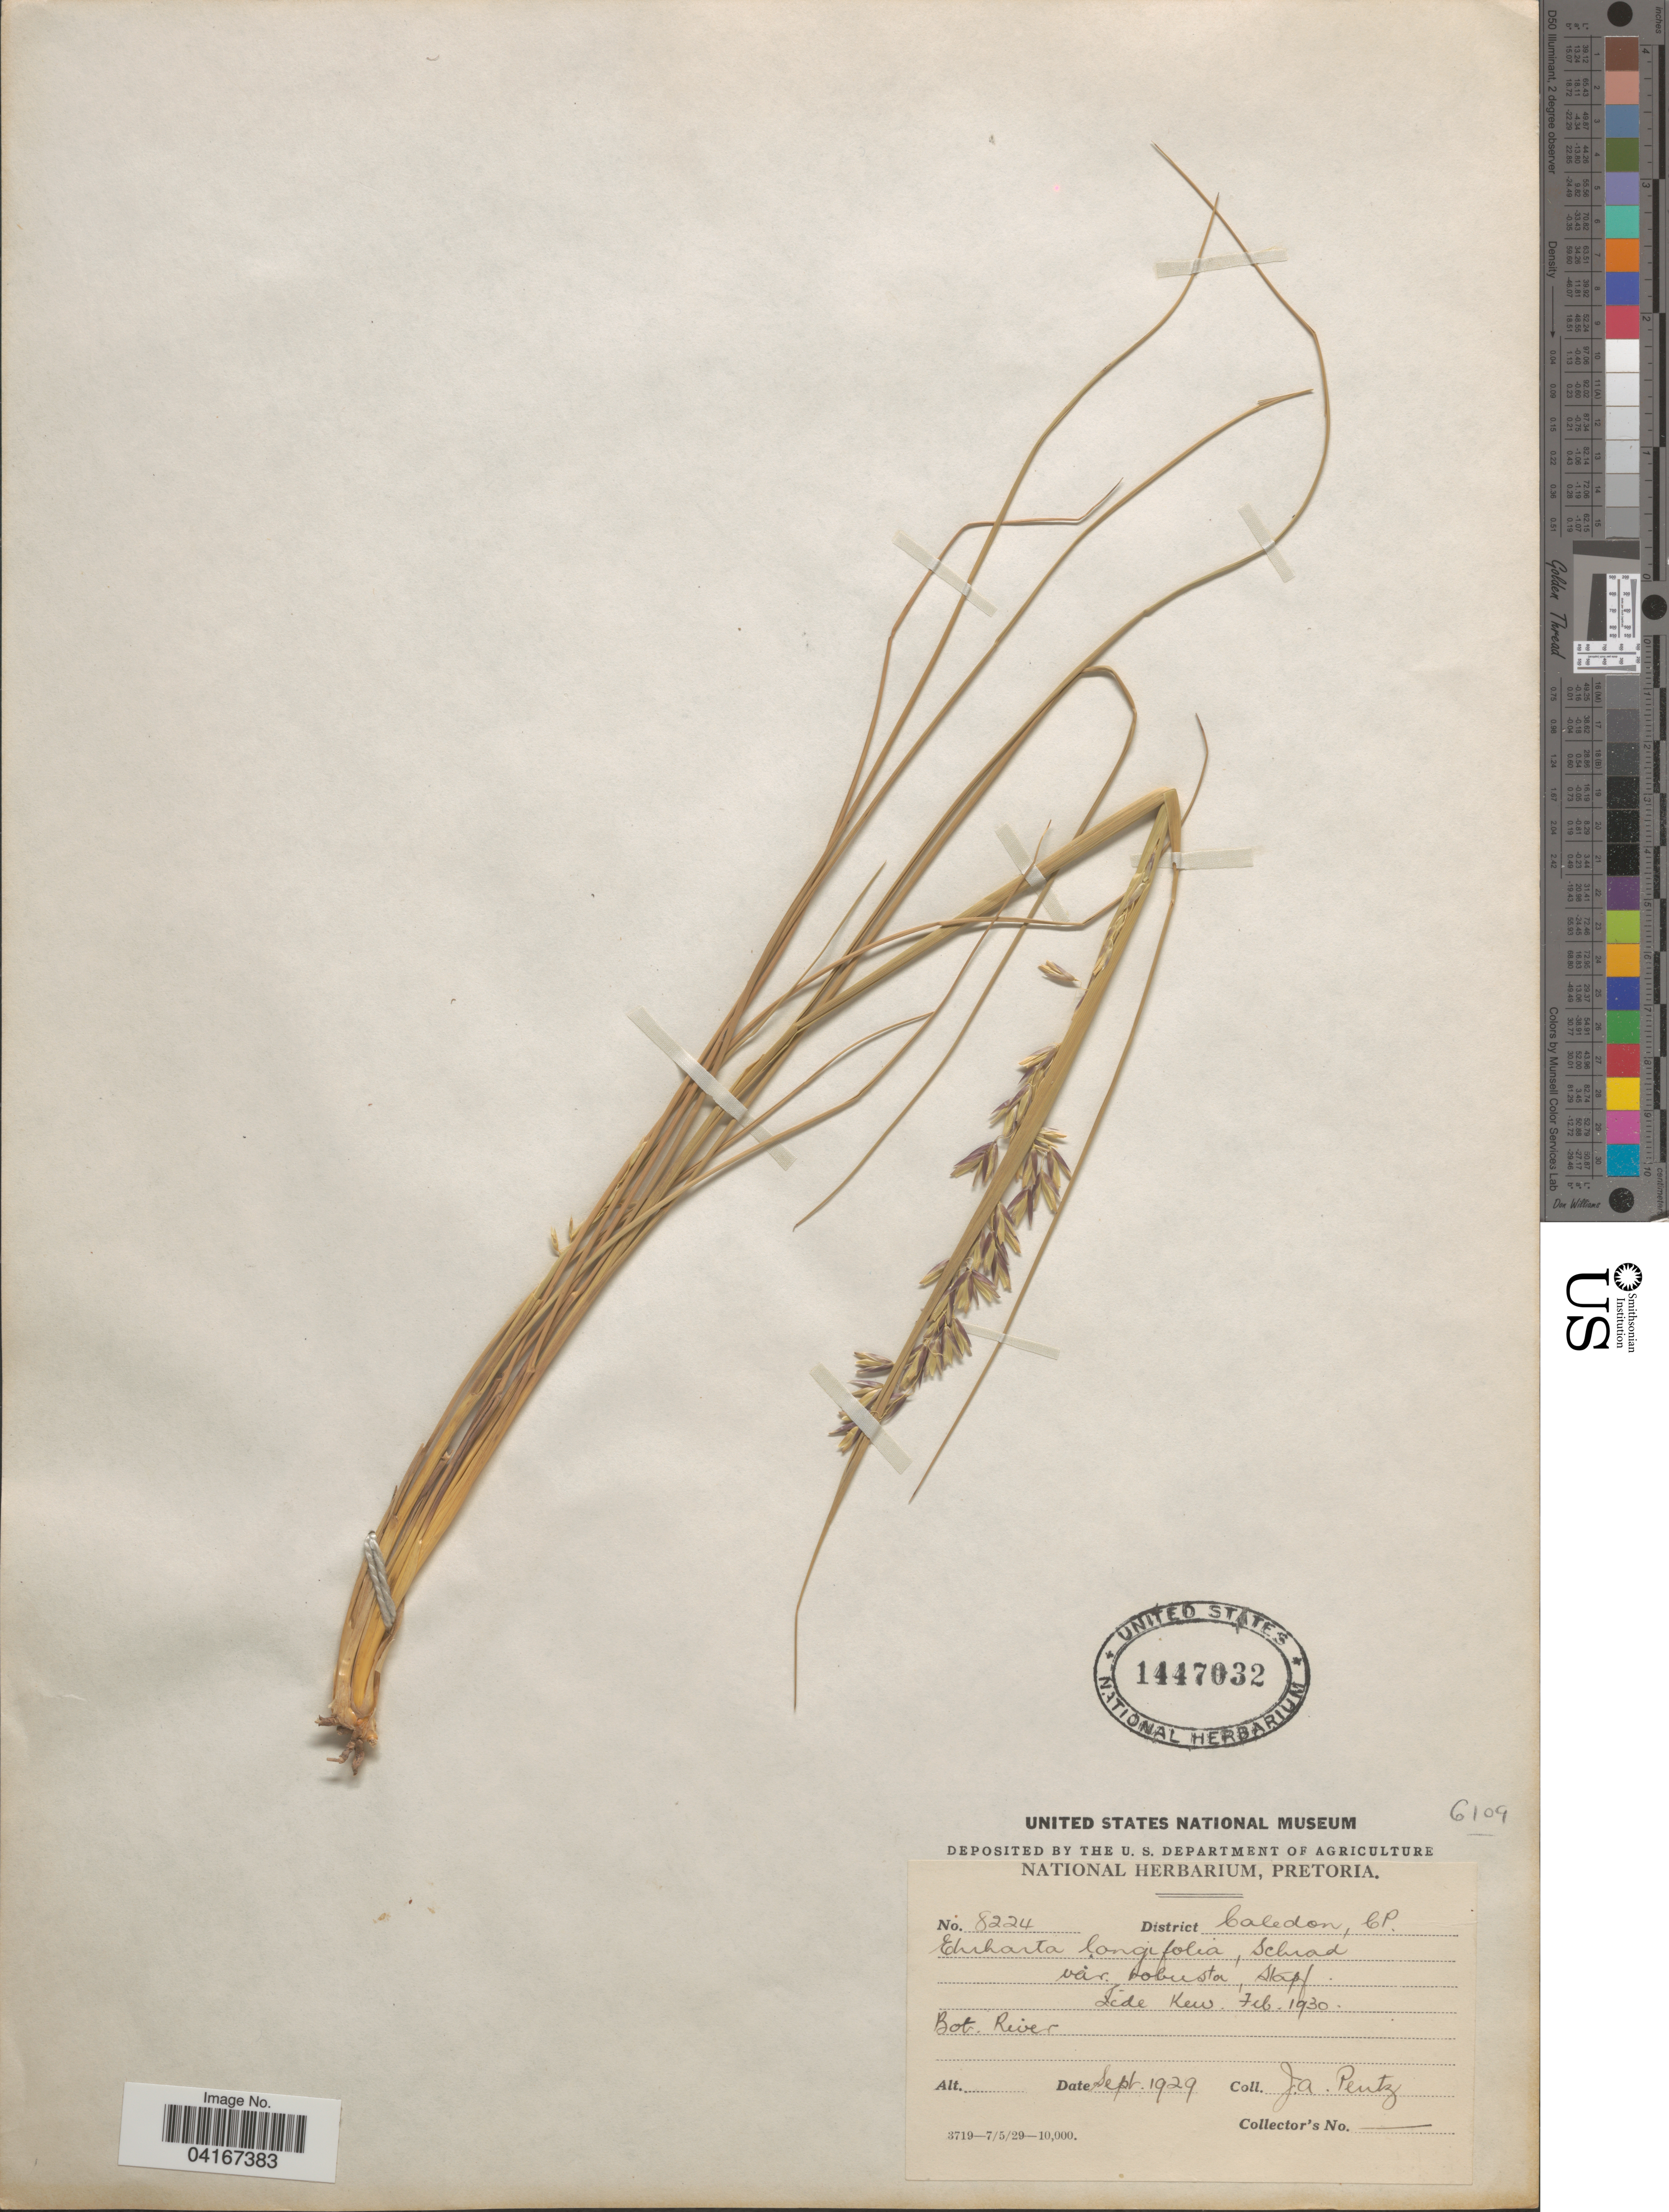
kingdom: Plantae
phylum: Tracheophyta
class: Liliopsida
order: Poales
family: Poaceae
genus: Ehrharta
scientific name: Ehrharta longifolia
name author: Schrad.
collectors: J. Pentz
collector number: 8224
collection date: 1929-09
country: South Africa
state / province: Western Cape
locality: District Caledon, CP. Bot. River.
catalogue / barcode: US 1447032